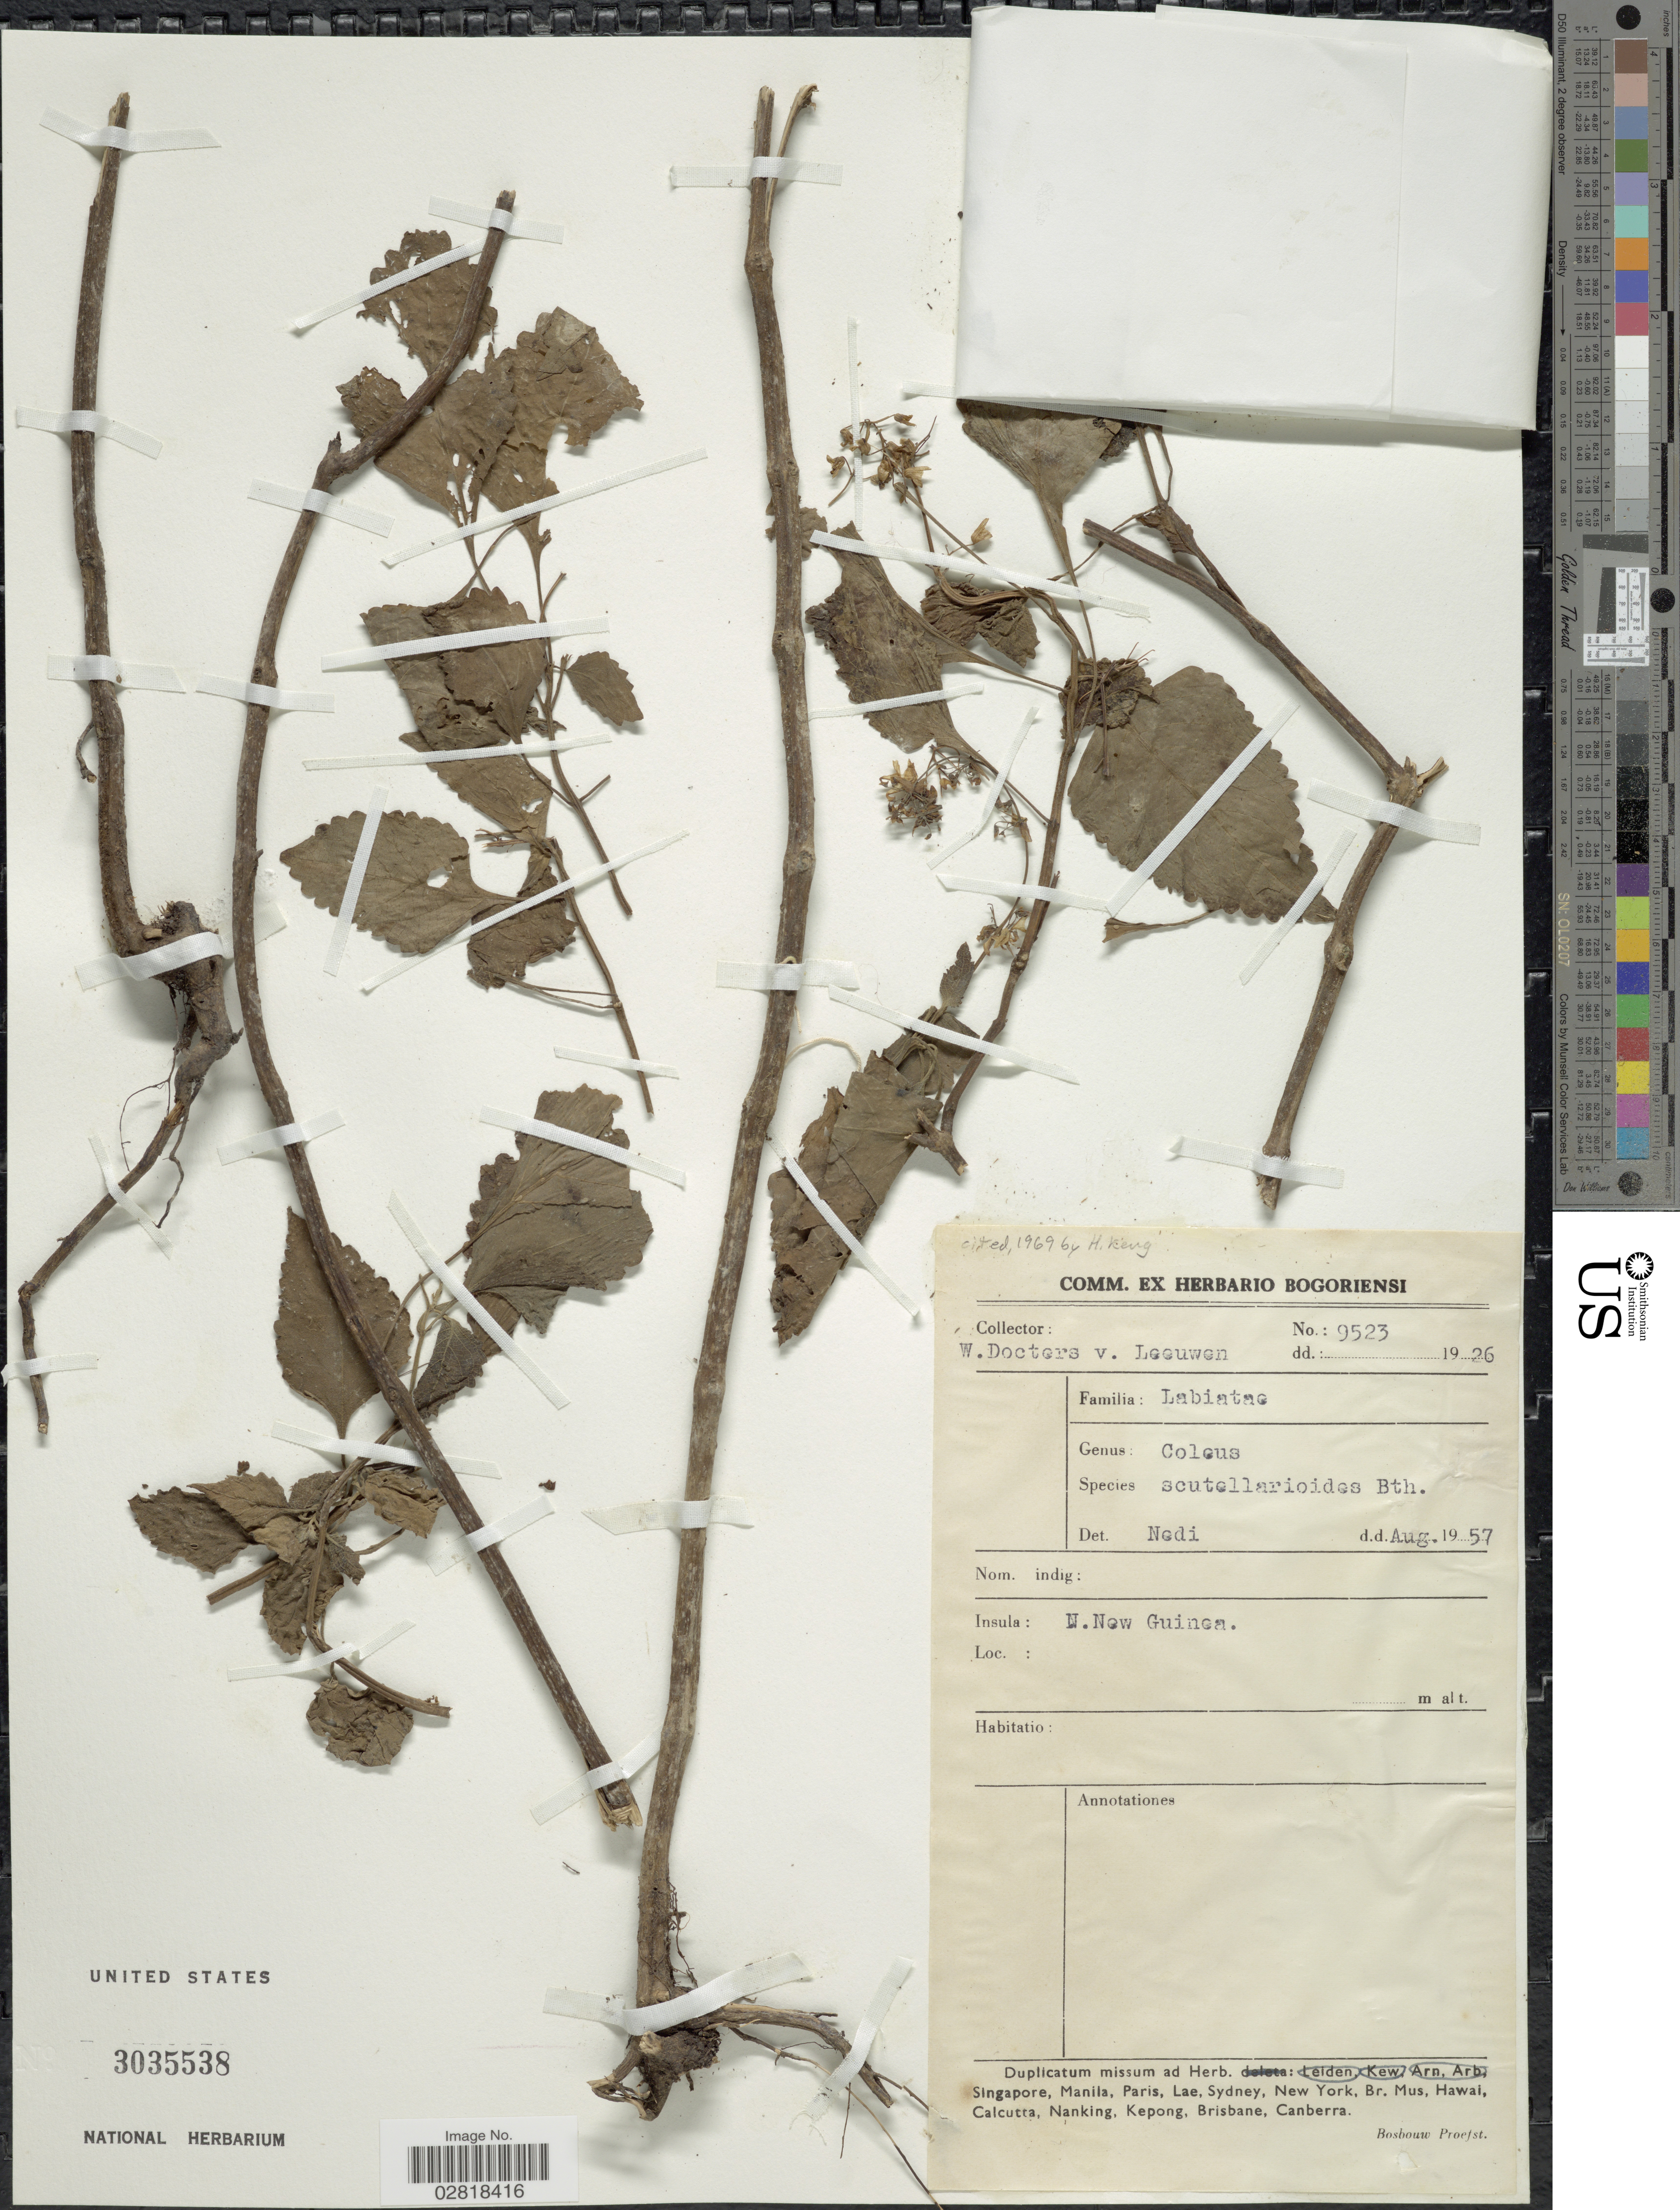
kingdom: Plantae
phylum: Tracheophyta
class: Magnoliopsida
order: Lamiales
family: Lamiaceae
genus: Coleus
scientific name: Coleus scutellarioides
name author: (L.) Benth.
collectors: W. Docters van Leeuwen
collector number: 9523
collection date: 1926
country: Indonesia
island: New Guinea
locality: Insula: N. New Guinea.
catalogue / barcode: US 3035538